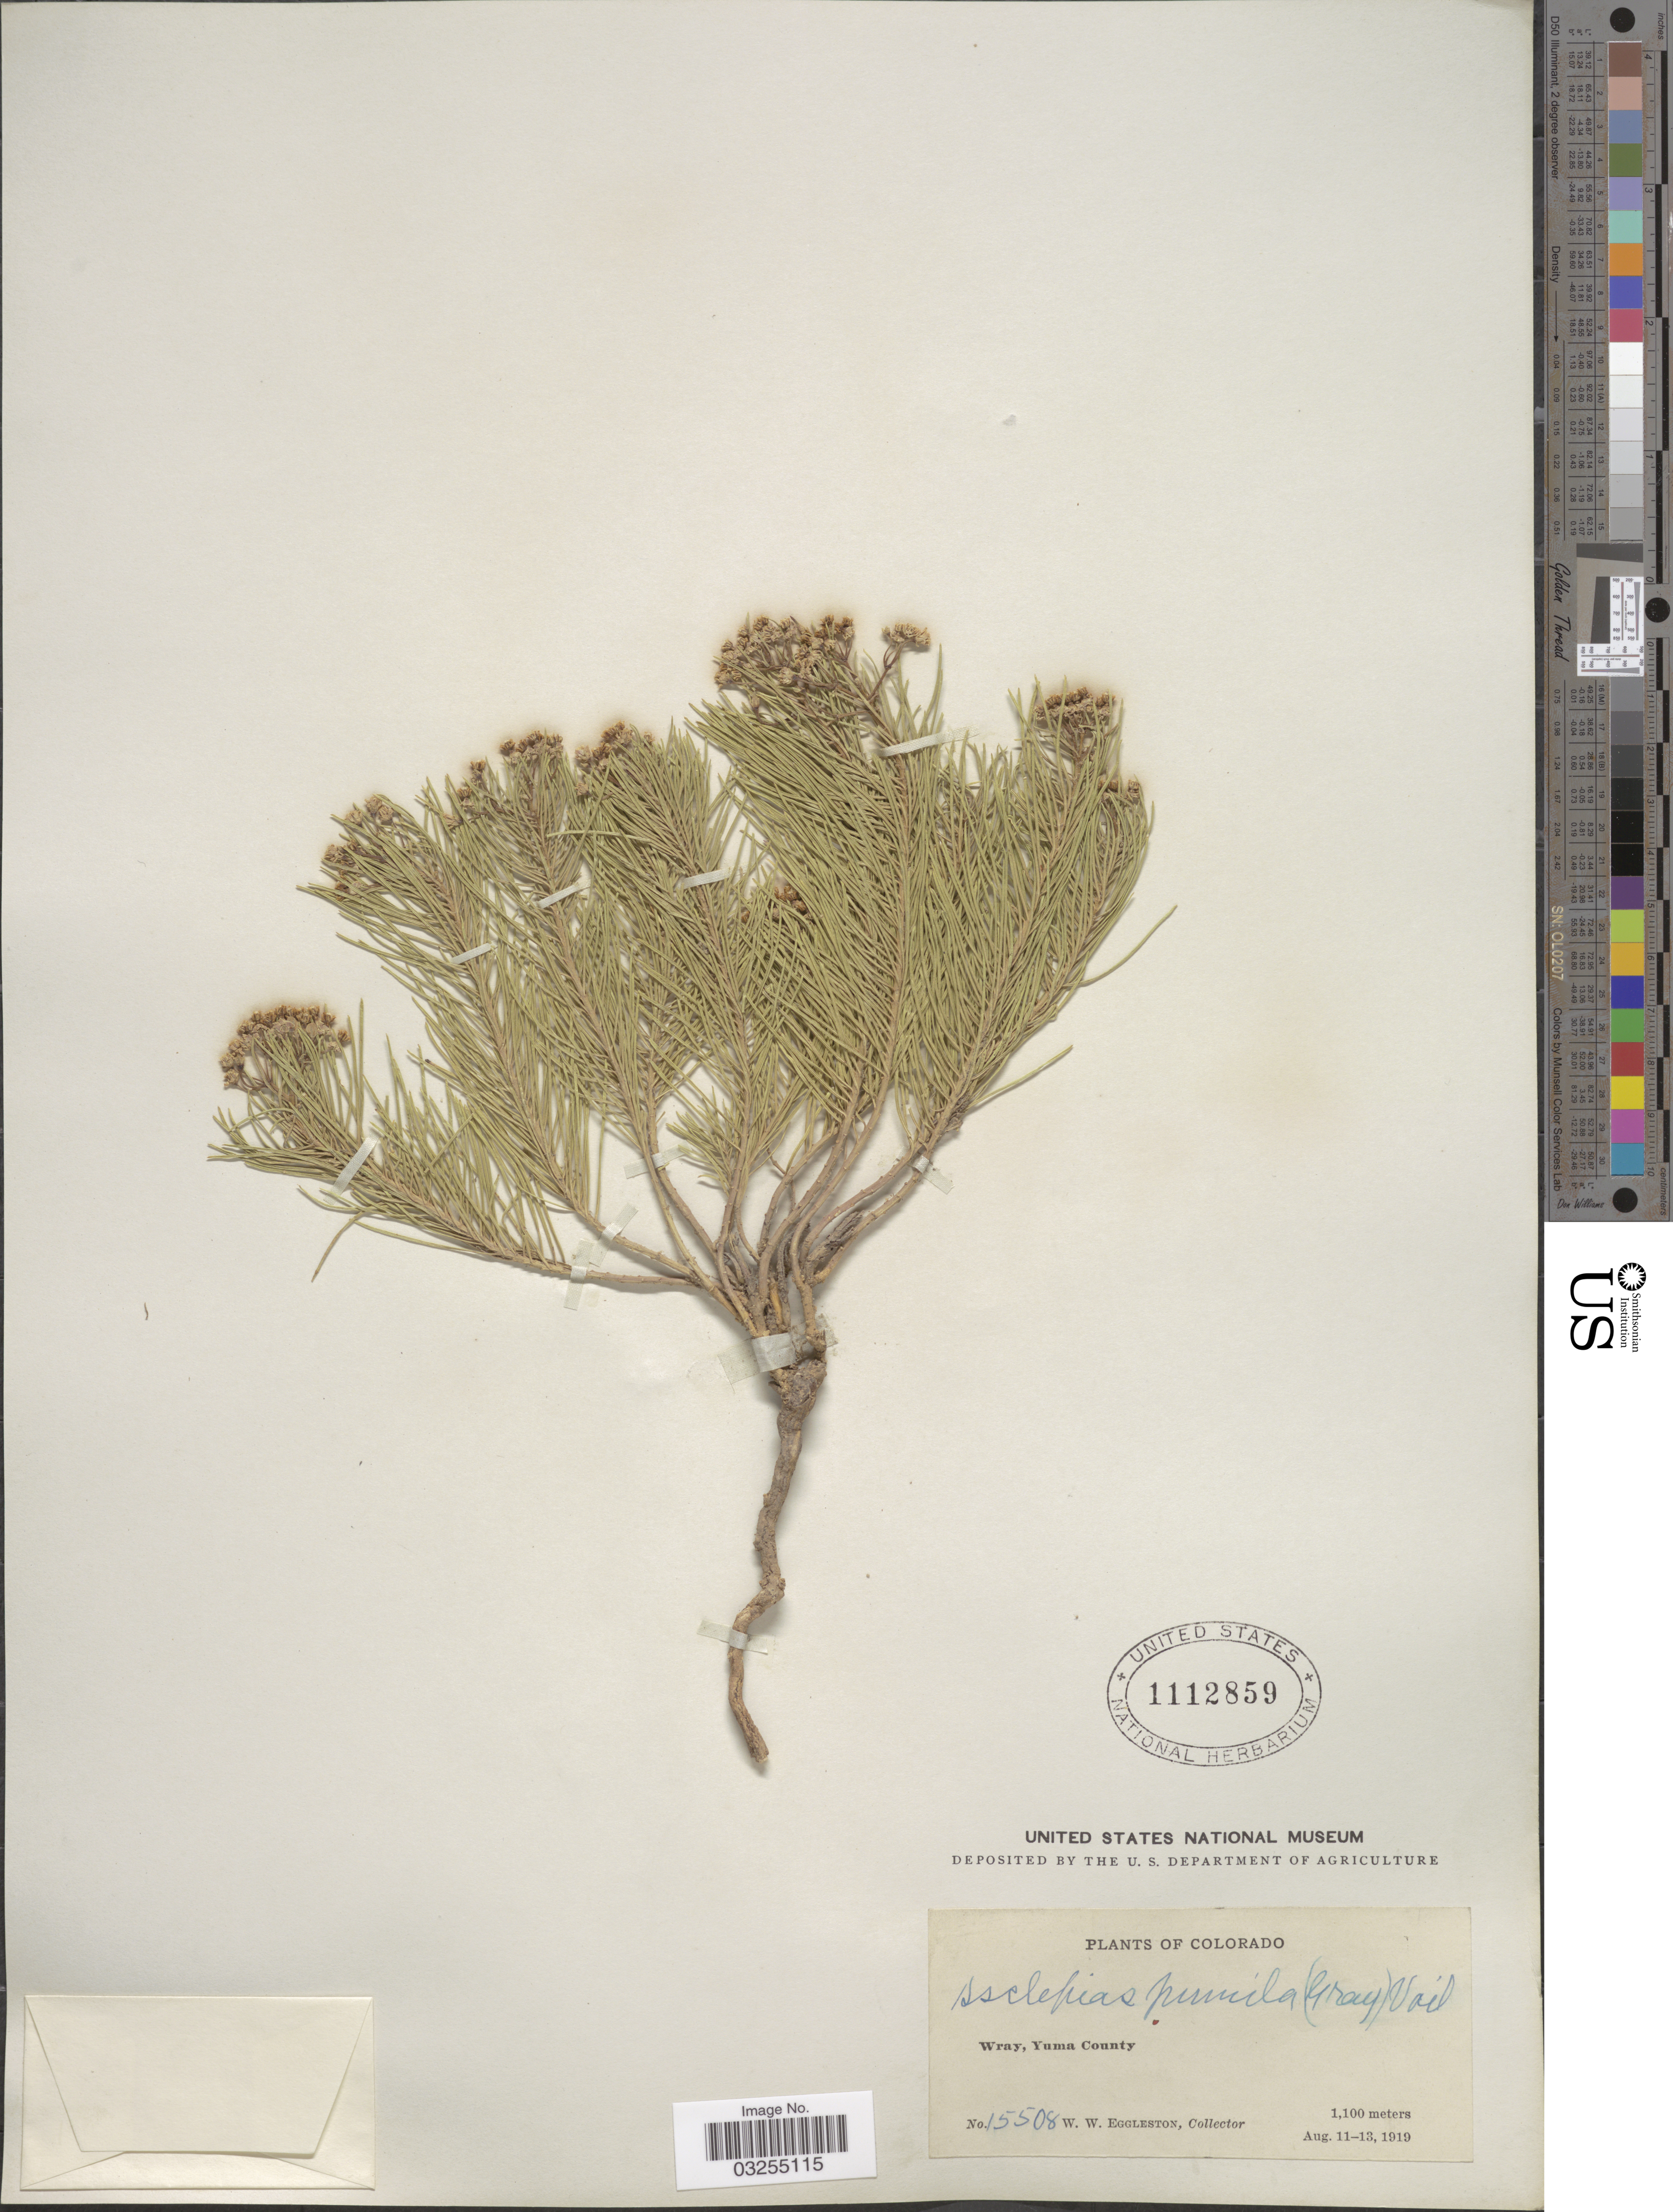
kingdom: Plantae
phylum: Tracheophyta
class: Magnoliopsida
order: Gentianales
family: Apocynaceae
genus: Asclepias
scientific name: Asclepias pumila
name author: (A. Gray) Vail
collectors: W. W. Eggleston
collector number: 15508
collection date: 1919-08-11/1919-08-13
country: United States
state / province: Colorado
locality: Wray, Yuma County.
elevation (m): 1100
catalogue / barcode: US 1112859